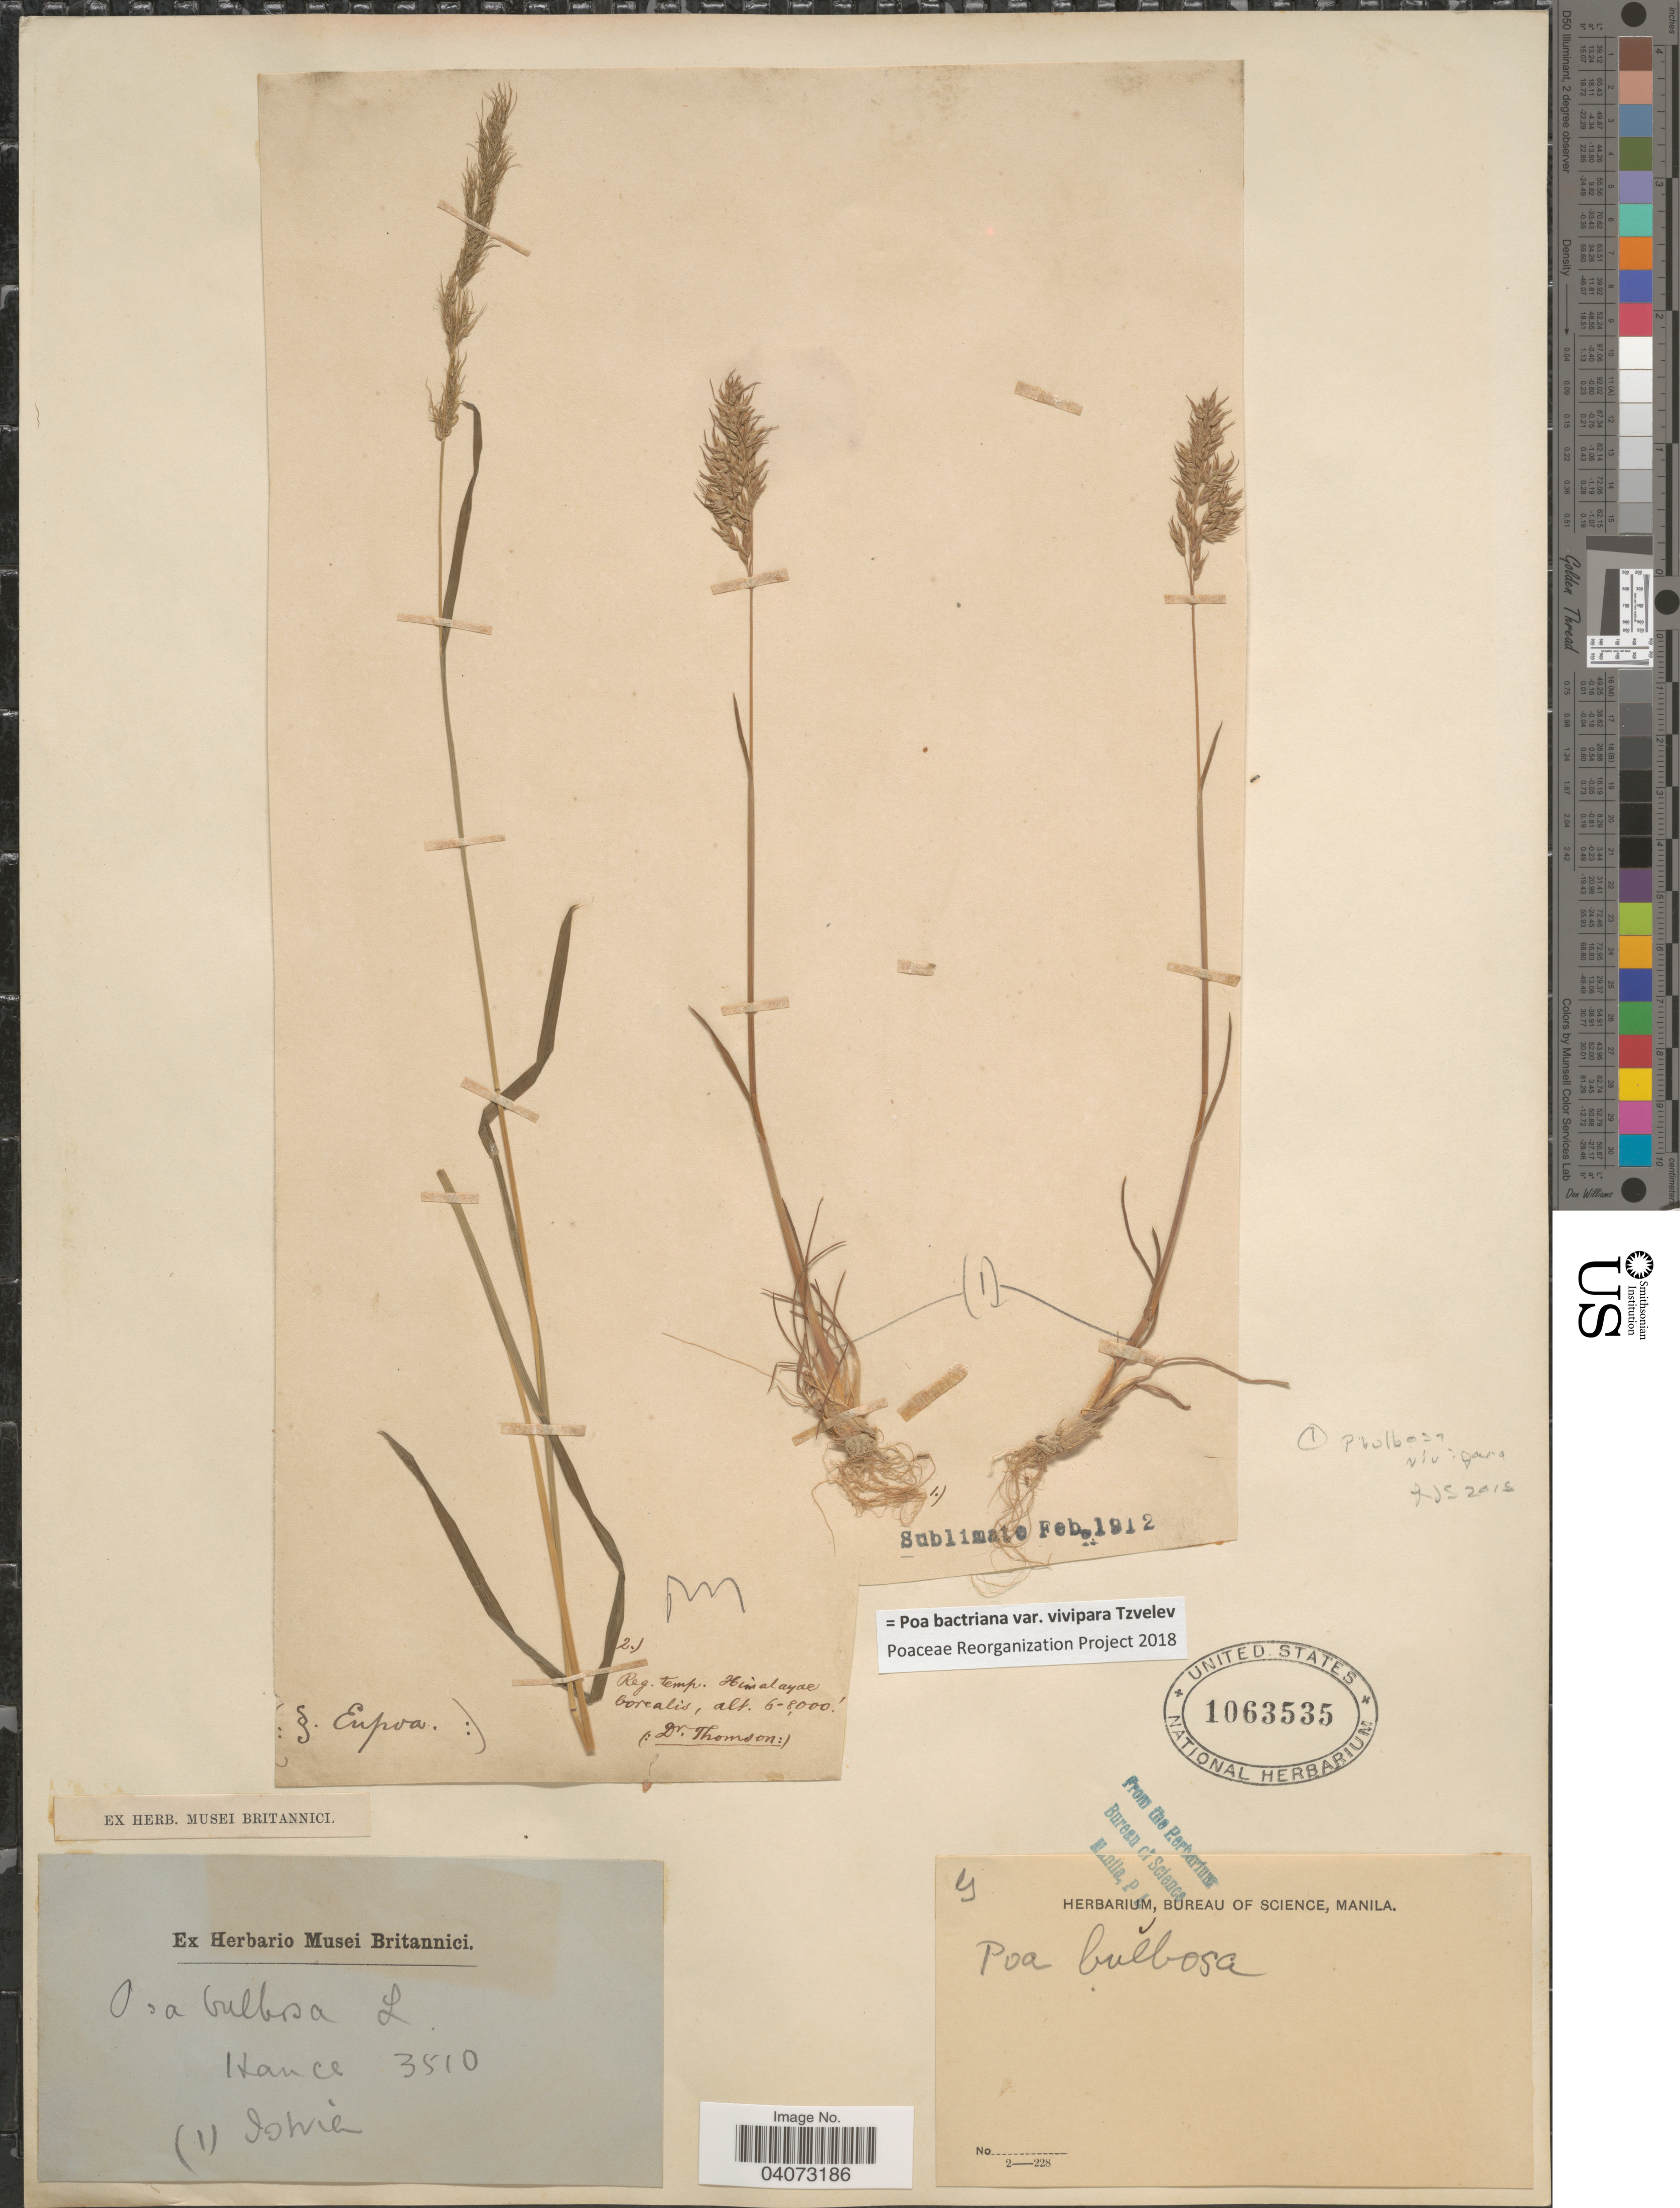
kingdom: Plantae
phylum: Tracheophyta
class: Liliopsida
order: Poales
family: Poaceae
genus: Poa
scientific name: Poa bactriana var. vivipara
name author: Tzvelev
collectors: T. Thomson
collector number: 2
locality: Reg. temp. Himalaya borealis.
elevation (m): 1829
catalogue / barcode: US 1063535